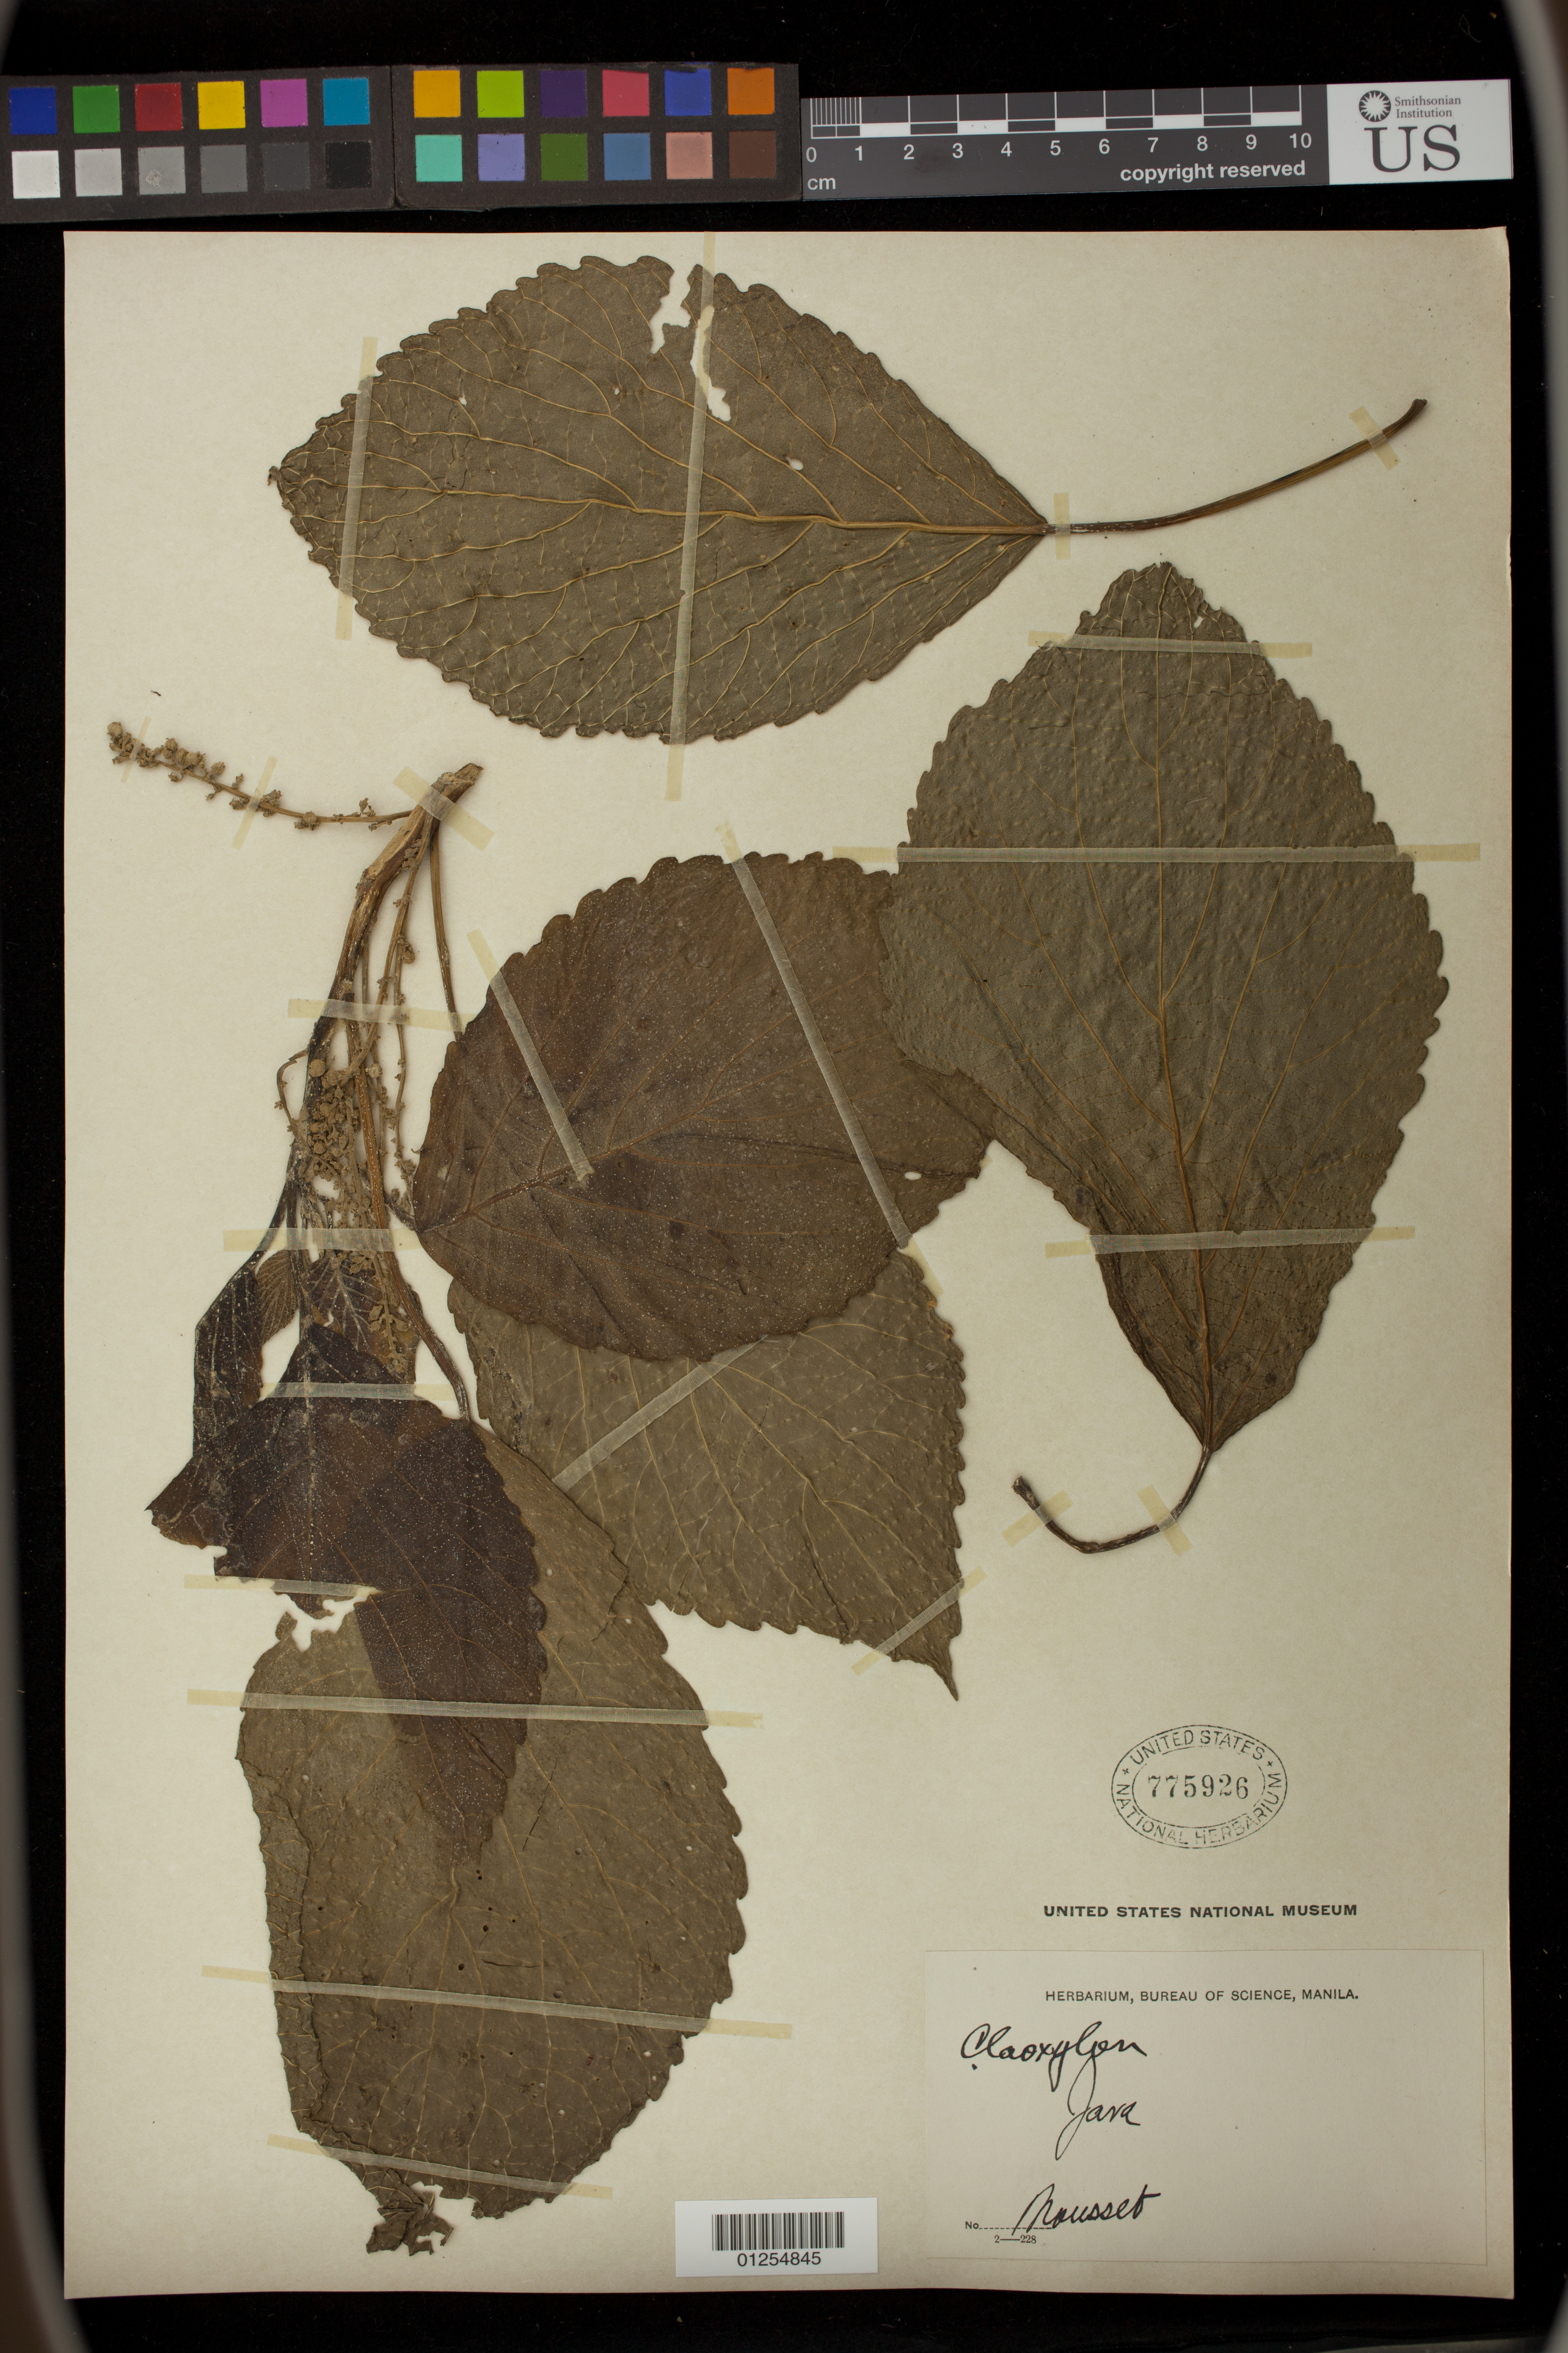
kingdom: Plantae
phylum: Tracheophyta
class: Magnoliopsida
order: Malpighiales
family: Euphorbiaceae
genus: Claoxylon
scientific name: Claoxylon sp.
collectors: Mousset, --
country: Philippines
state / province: Calabarzon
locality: Java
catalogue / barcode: US 775926